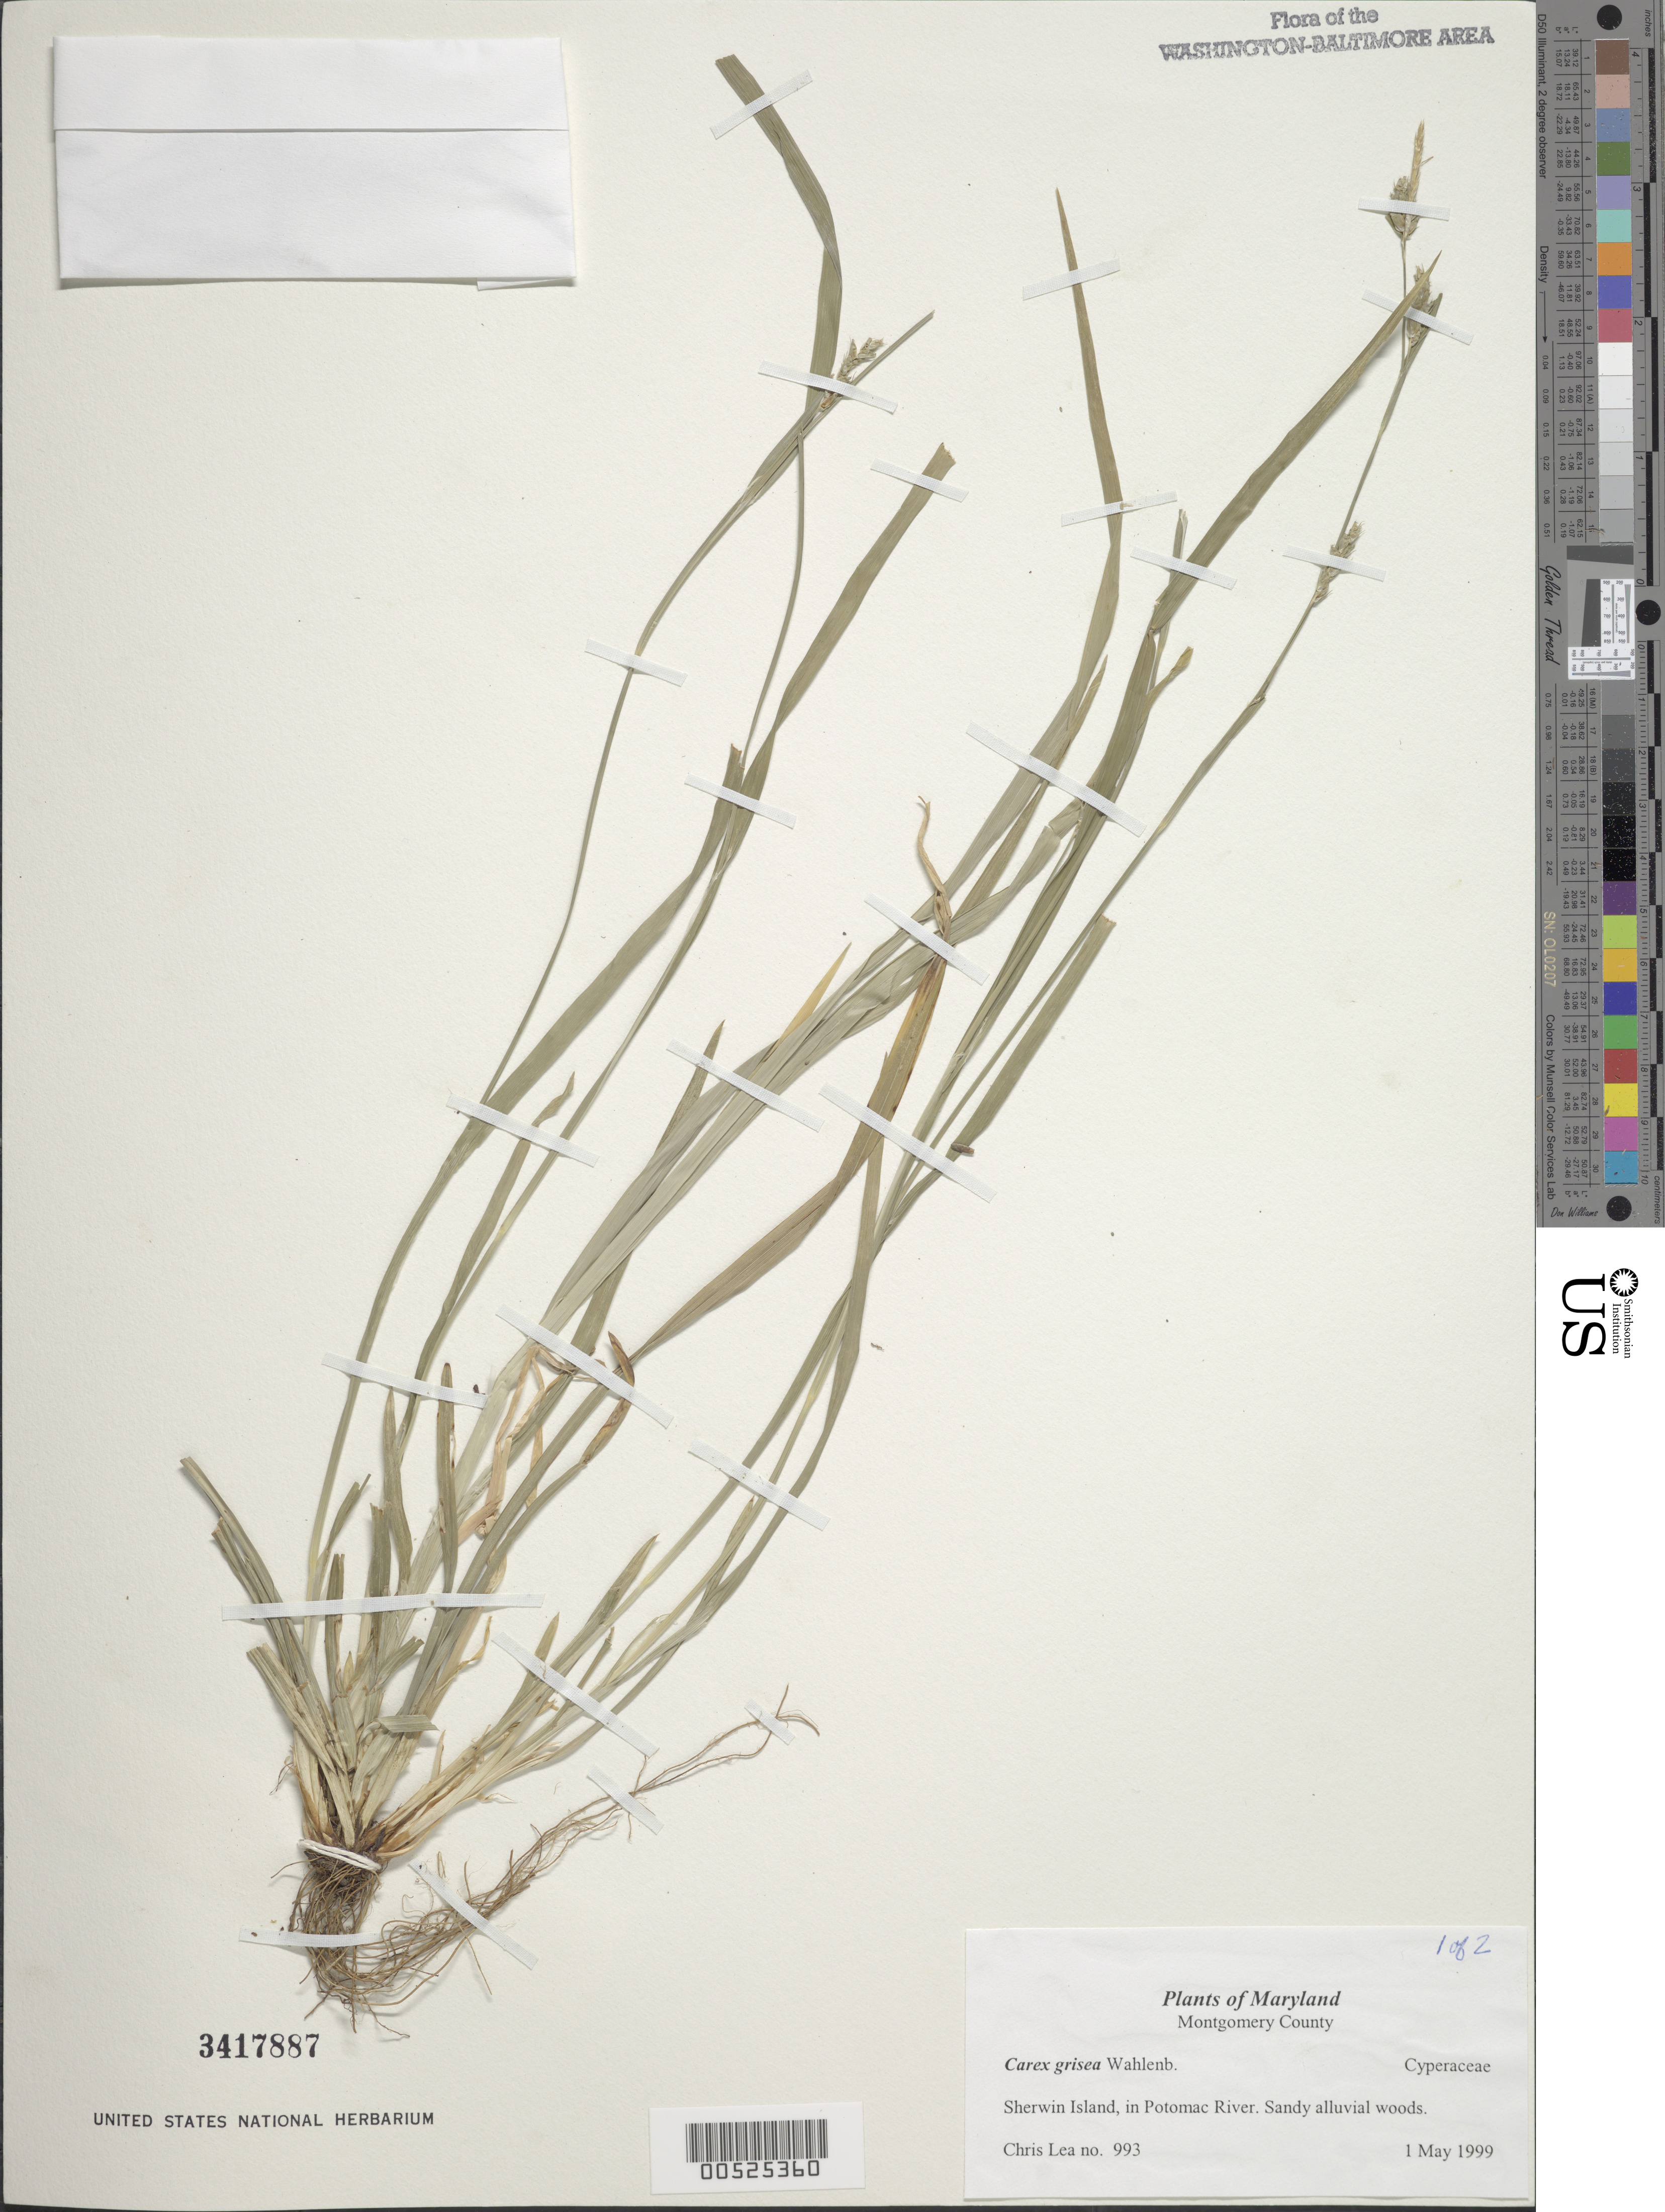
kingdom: Plantae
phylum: Tracheophyta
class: Liliopsida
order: Poales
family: Cyperaceae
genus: Carex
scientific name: Carex grisea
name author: Wahlenb.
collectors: C. Lea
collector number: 993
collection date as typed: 01 May 1999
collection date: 1999-05-01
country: United States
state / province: Maryland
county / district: Montgomery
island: Sherwin Island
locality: Sherwin Island, in Potomac River.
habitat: Sandy, alluvial woods.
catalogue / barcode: US 3417887